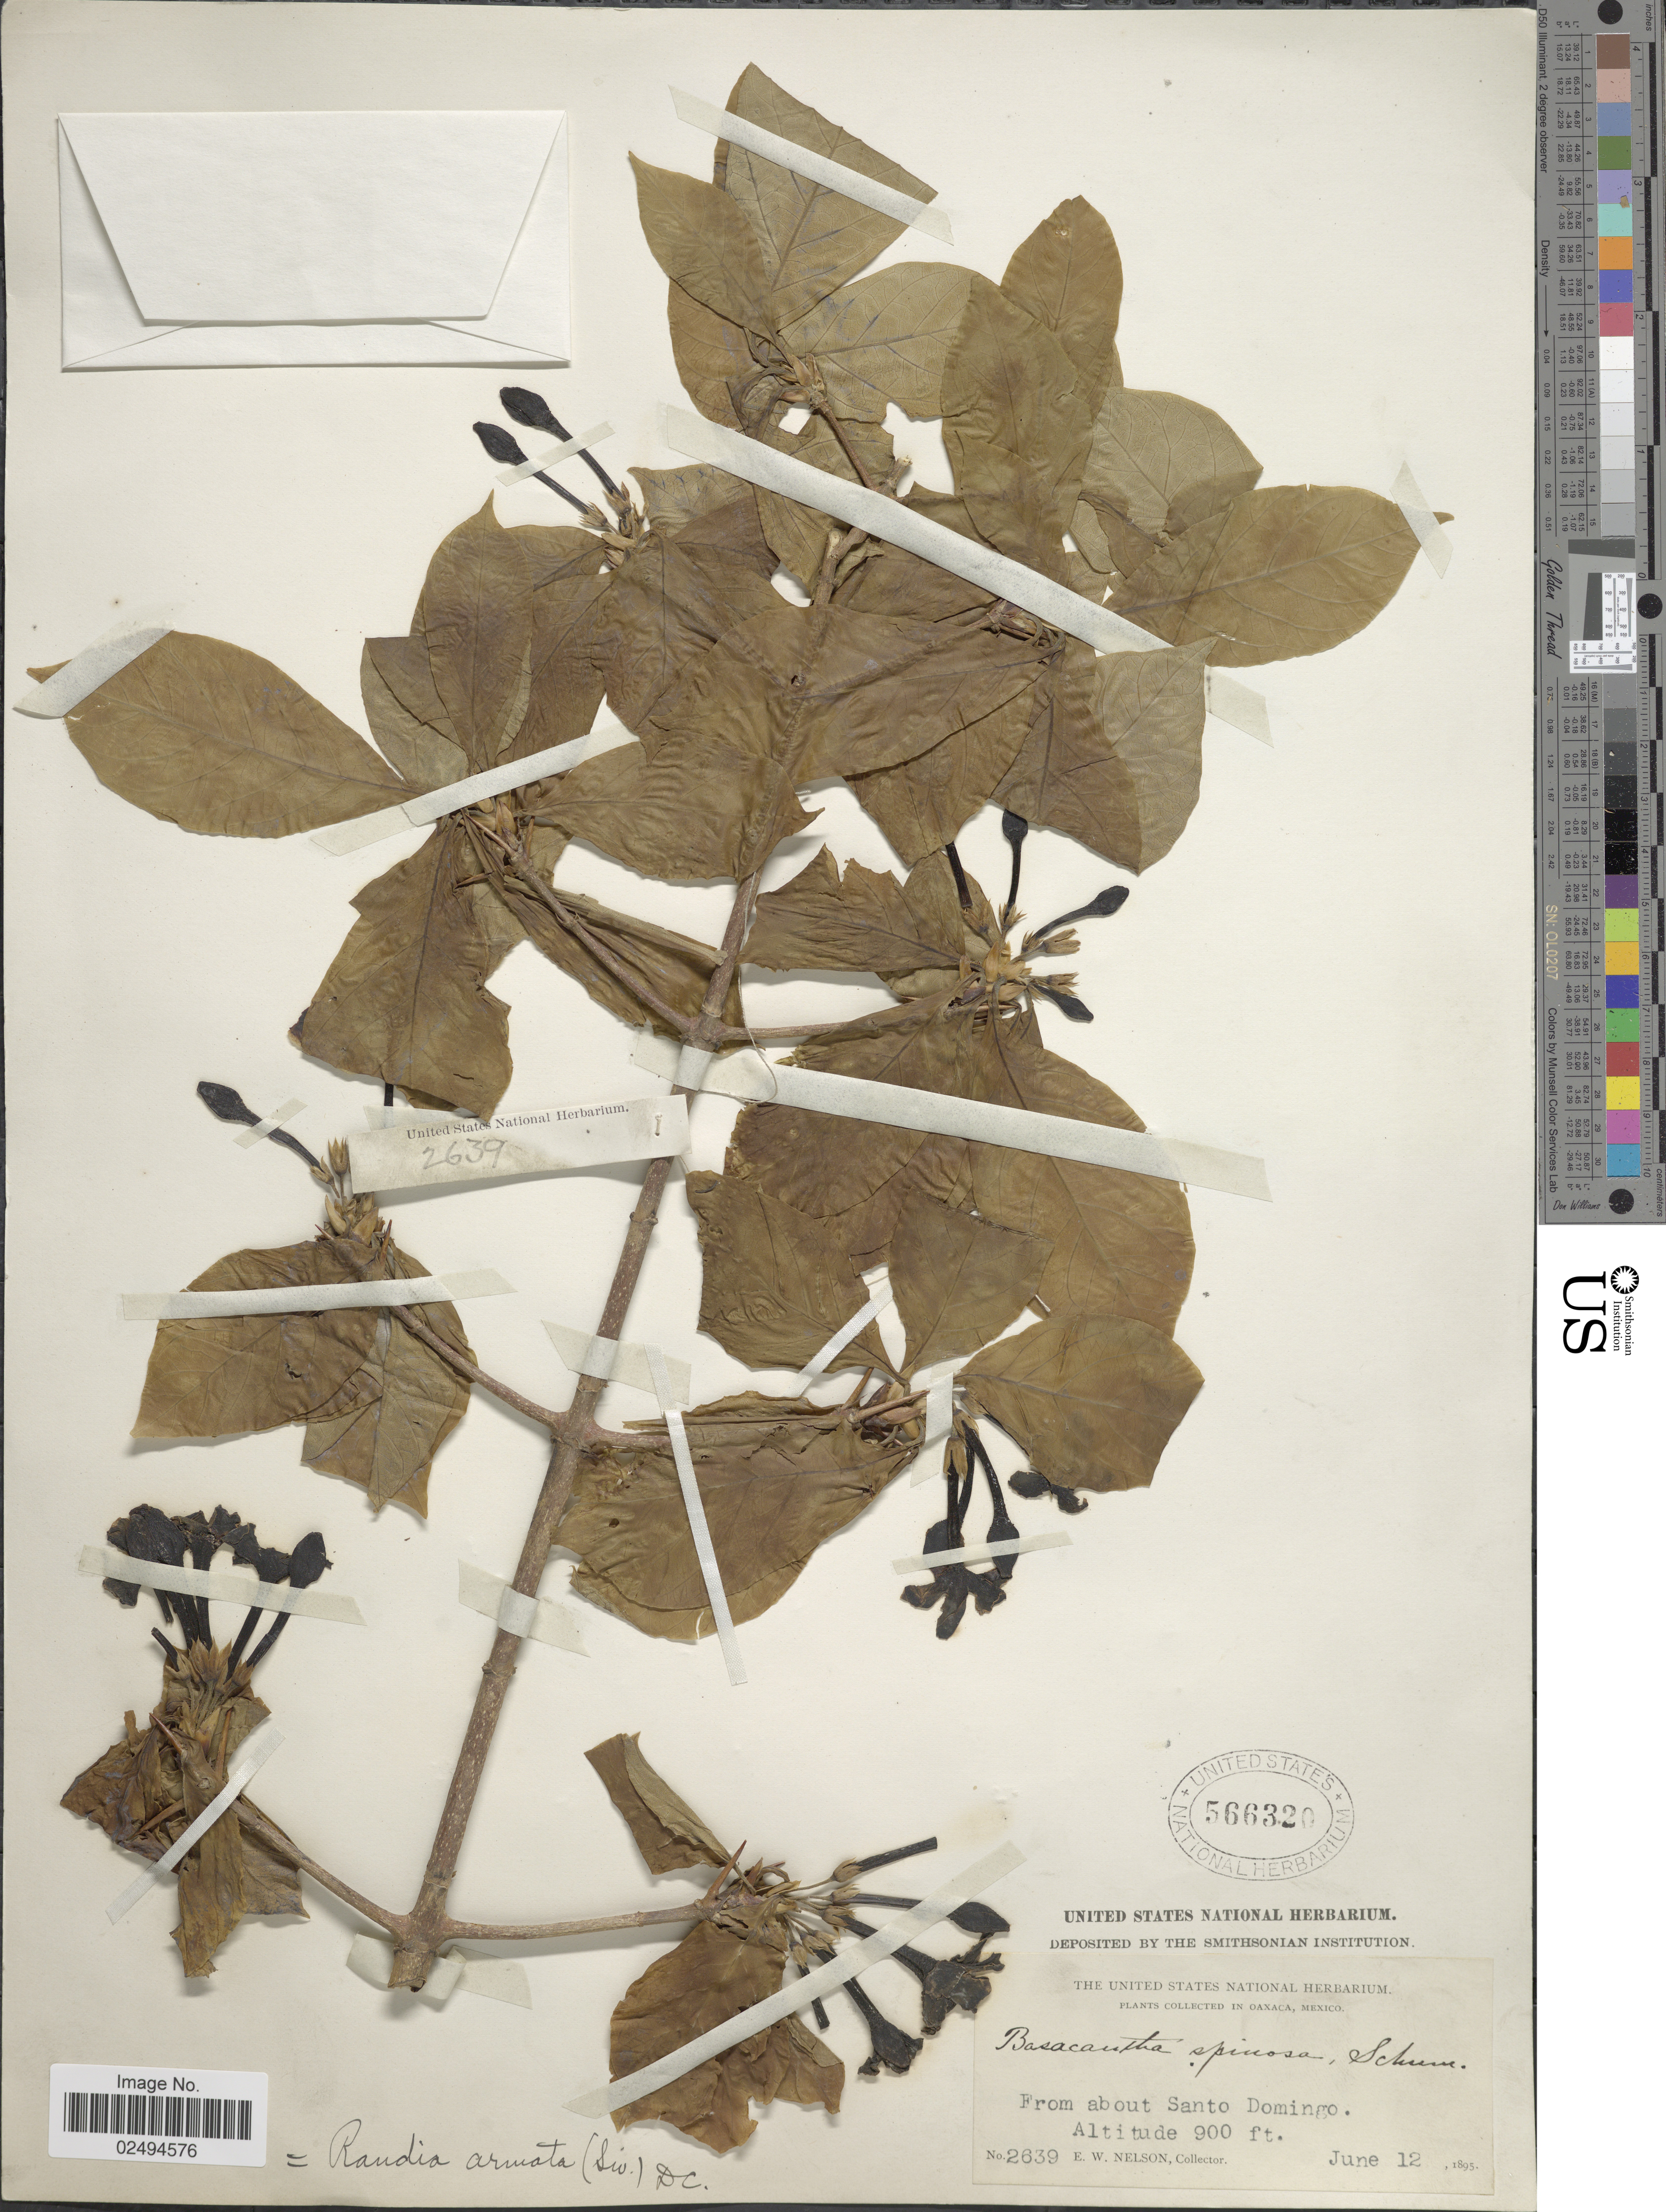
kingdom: Plantae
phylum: Tracheophyta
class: Magnoliopsida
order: Gentianales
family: Rubiaceae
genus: Randia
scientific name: Randia armata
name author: (Sw.) DC.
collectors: E. W. Nelson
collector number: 2639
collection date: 1895-06-12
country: Mexico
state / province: Oaxaca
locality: From about Santo Domingo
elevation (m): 274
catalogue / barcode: US 566320